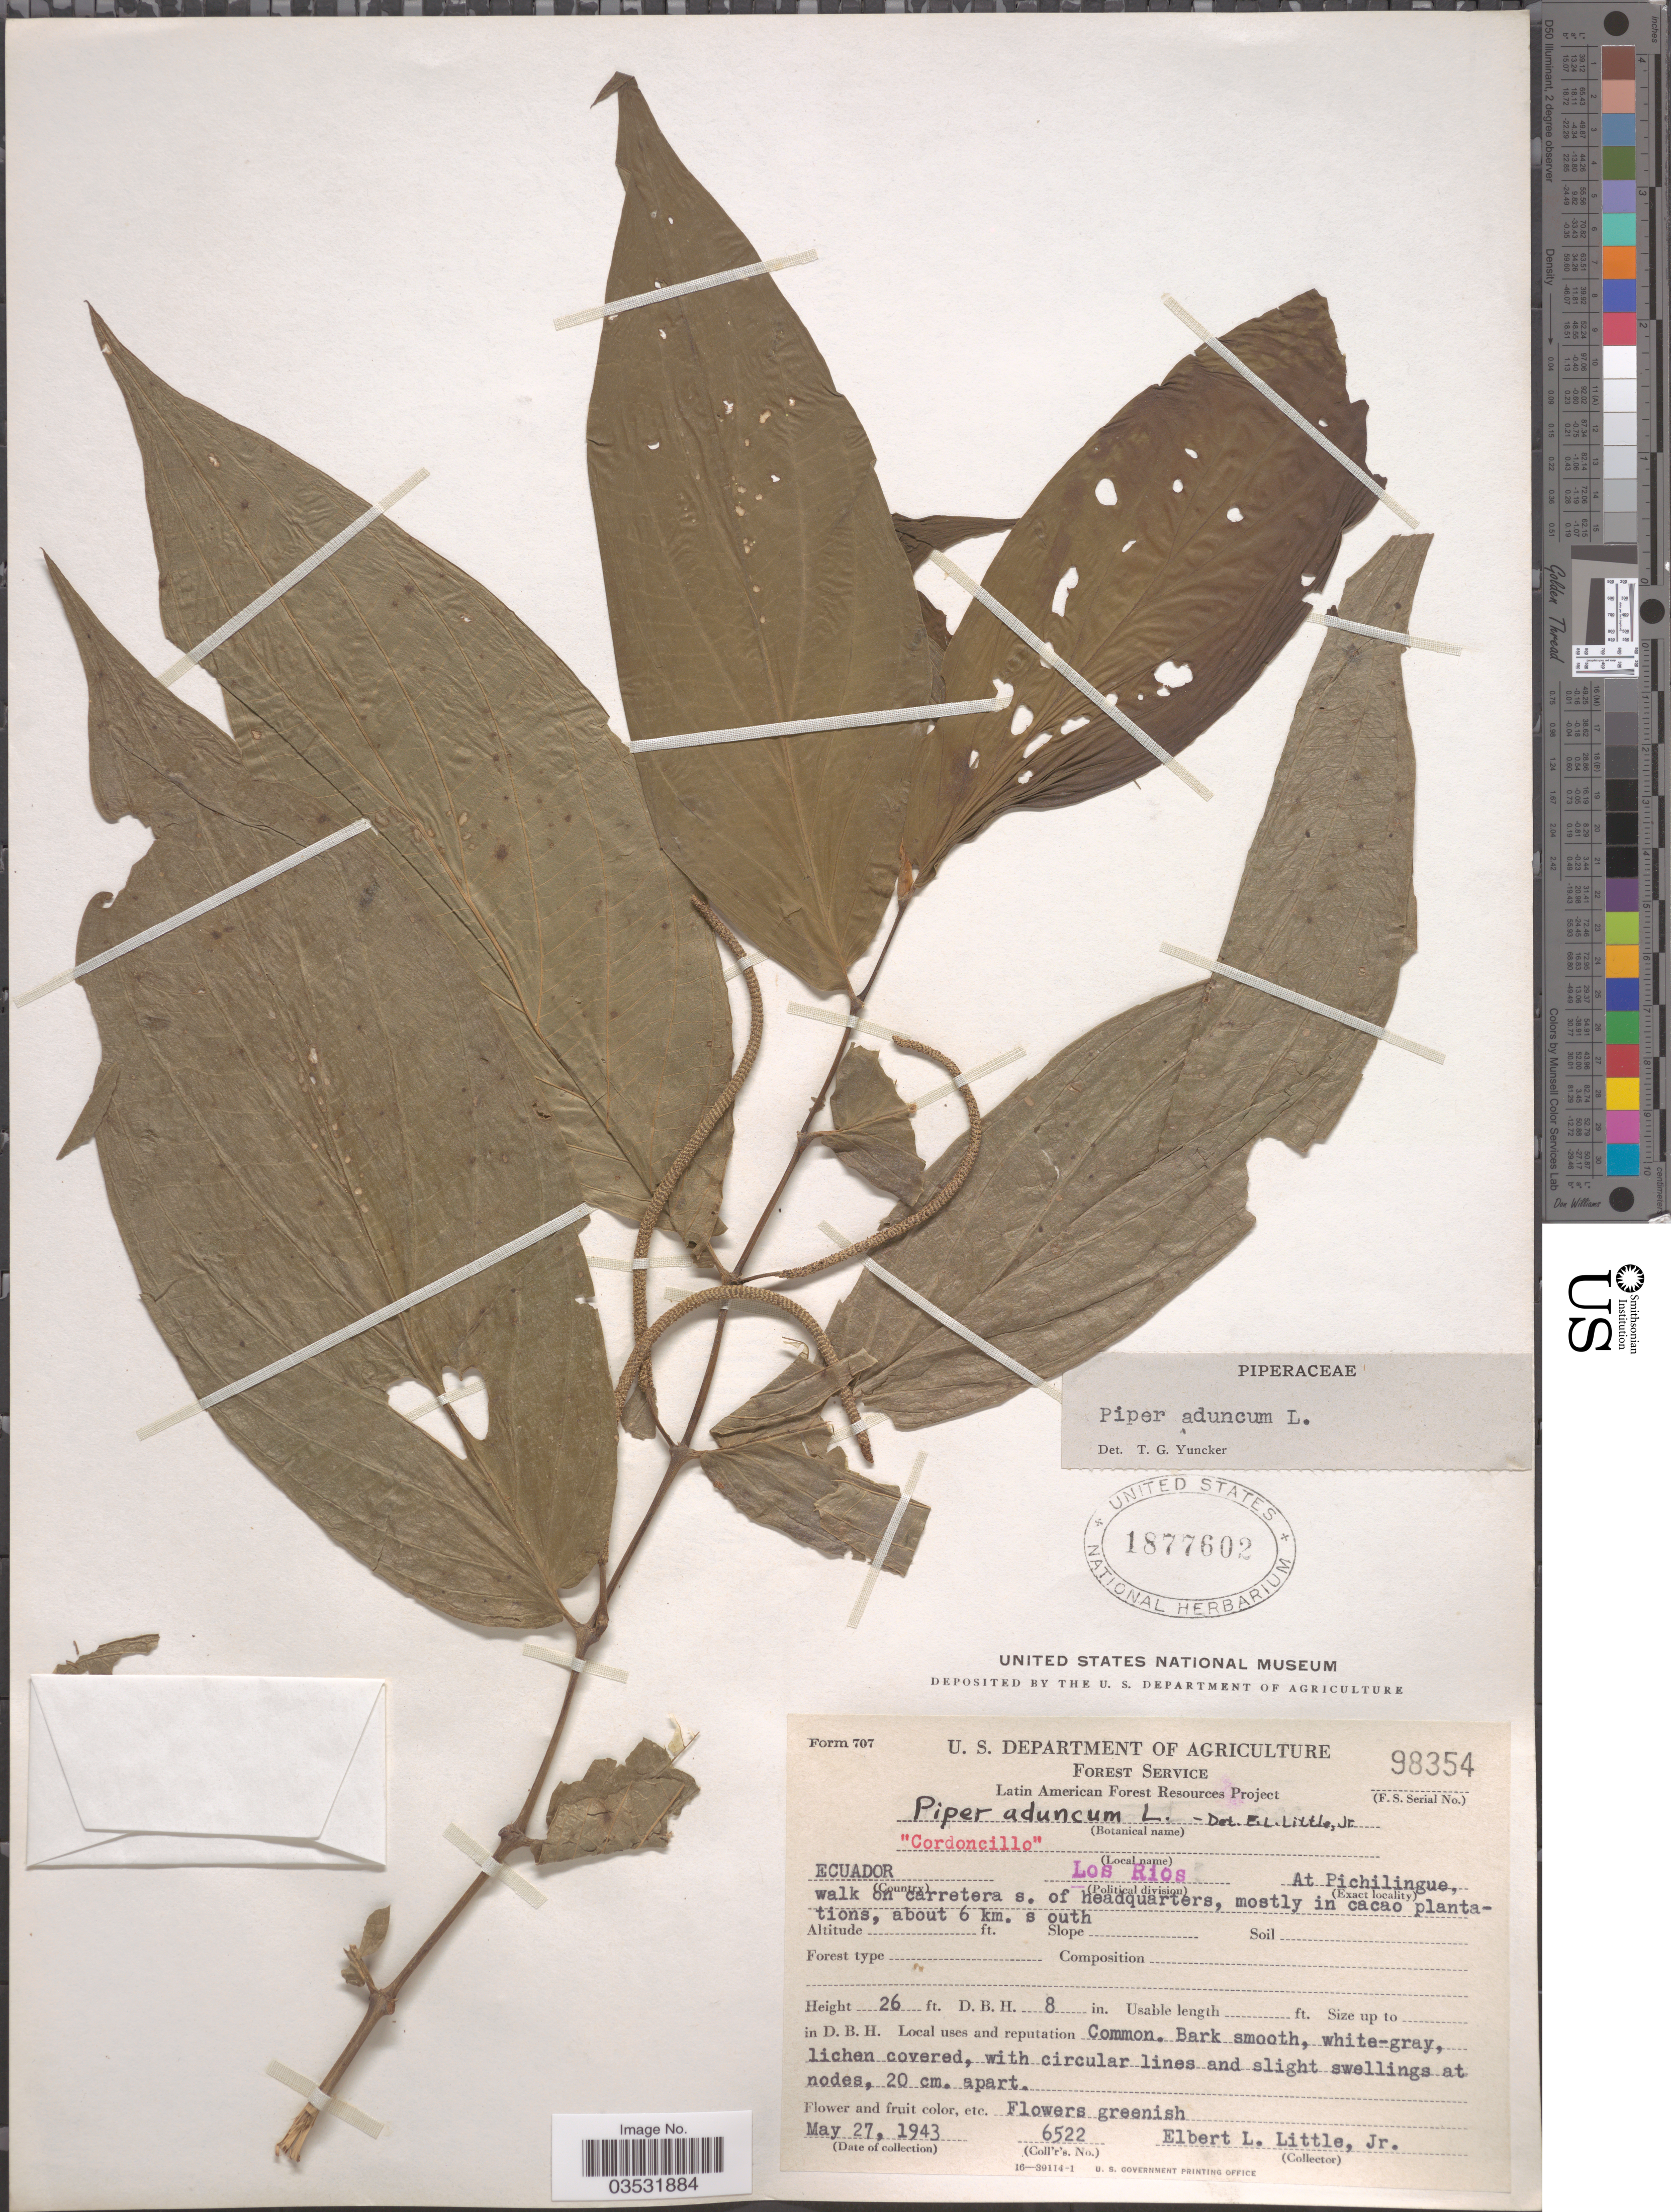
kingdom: Plantae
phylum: Tracheophyta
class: Magnoliopsida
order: Piperales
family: Piperaceae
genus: Piper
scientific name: Piper aduncum var. aduncum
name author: L.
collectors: E. L. Little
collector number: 6522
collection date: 1943-05-27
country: Ecuador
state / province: Los Ríos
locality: At Pichilingue, walk on carreter s. of headquarters, mostly in cacao plantations, about 6 km. south.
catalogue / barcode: US 1877602